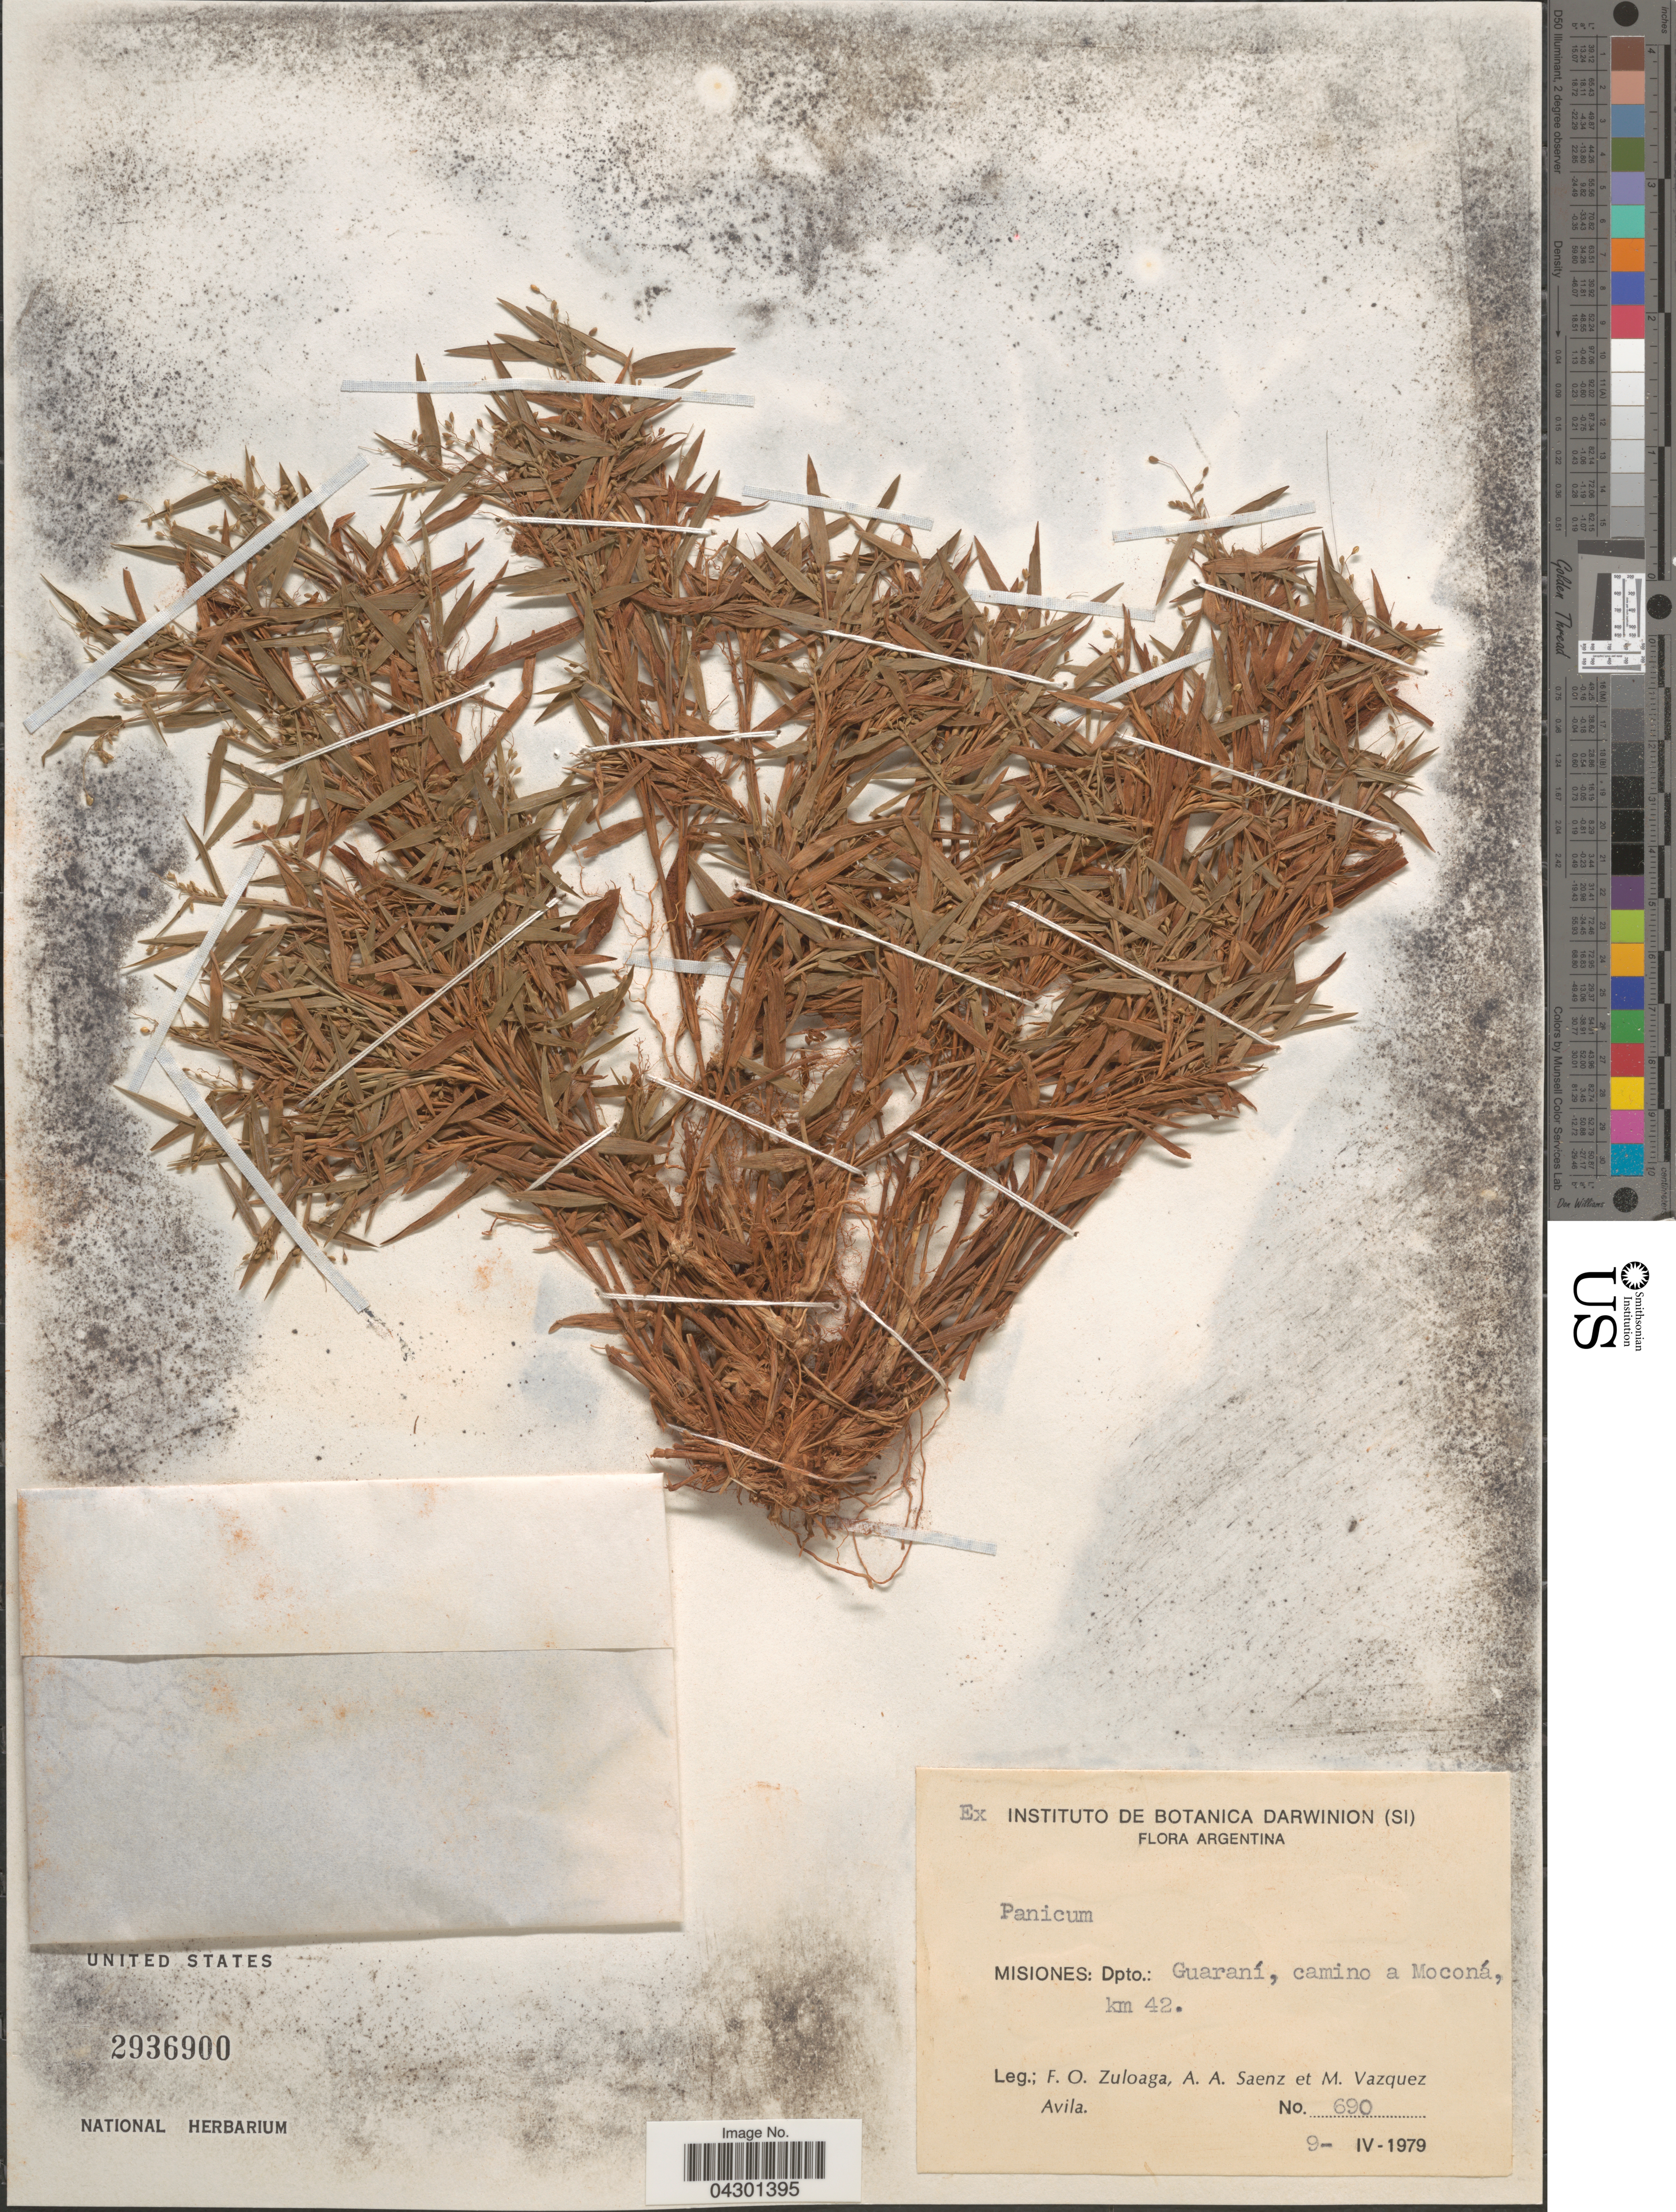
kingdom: Plantae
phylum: Tracheophyta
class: Liliopsida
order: Poales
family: Poaceae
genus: Panicum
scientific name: Panicum sp.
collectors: F. O. Zuloaga, A. A. Saenz & M. D. Vázquez A.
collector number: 690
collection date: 1979-04-09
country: Argentina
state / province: Misiones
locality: Dpto.: Guaraní, camino a Moconá, km 42.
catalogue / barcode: US 2936900